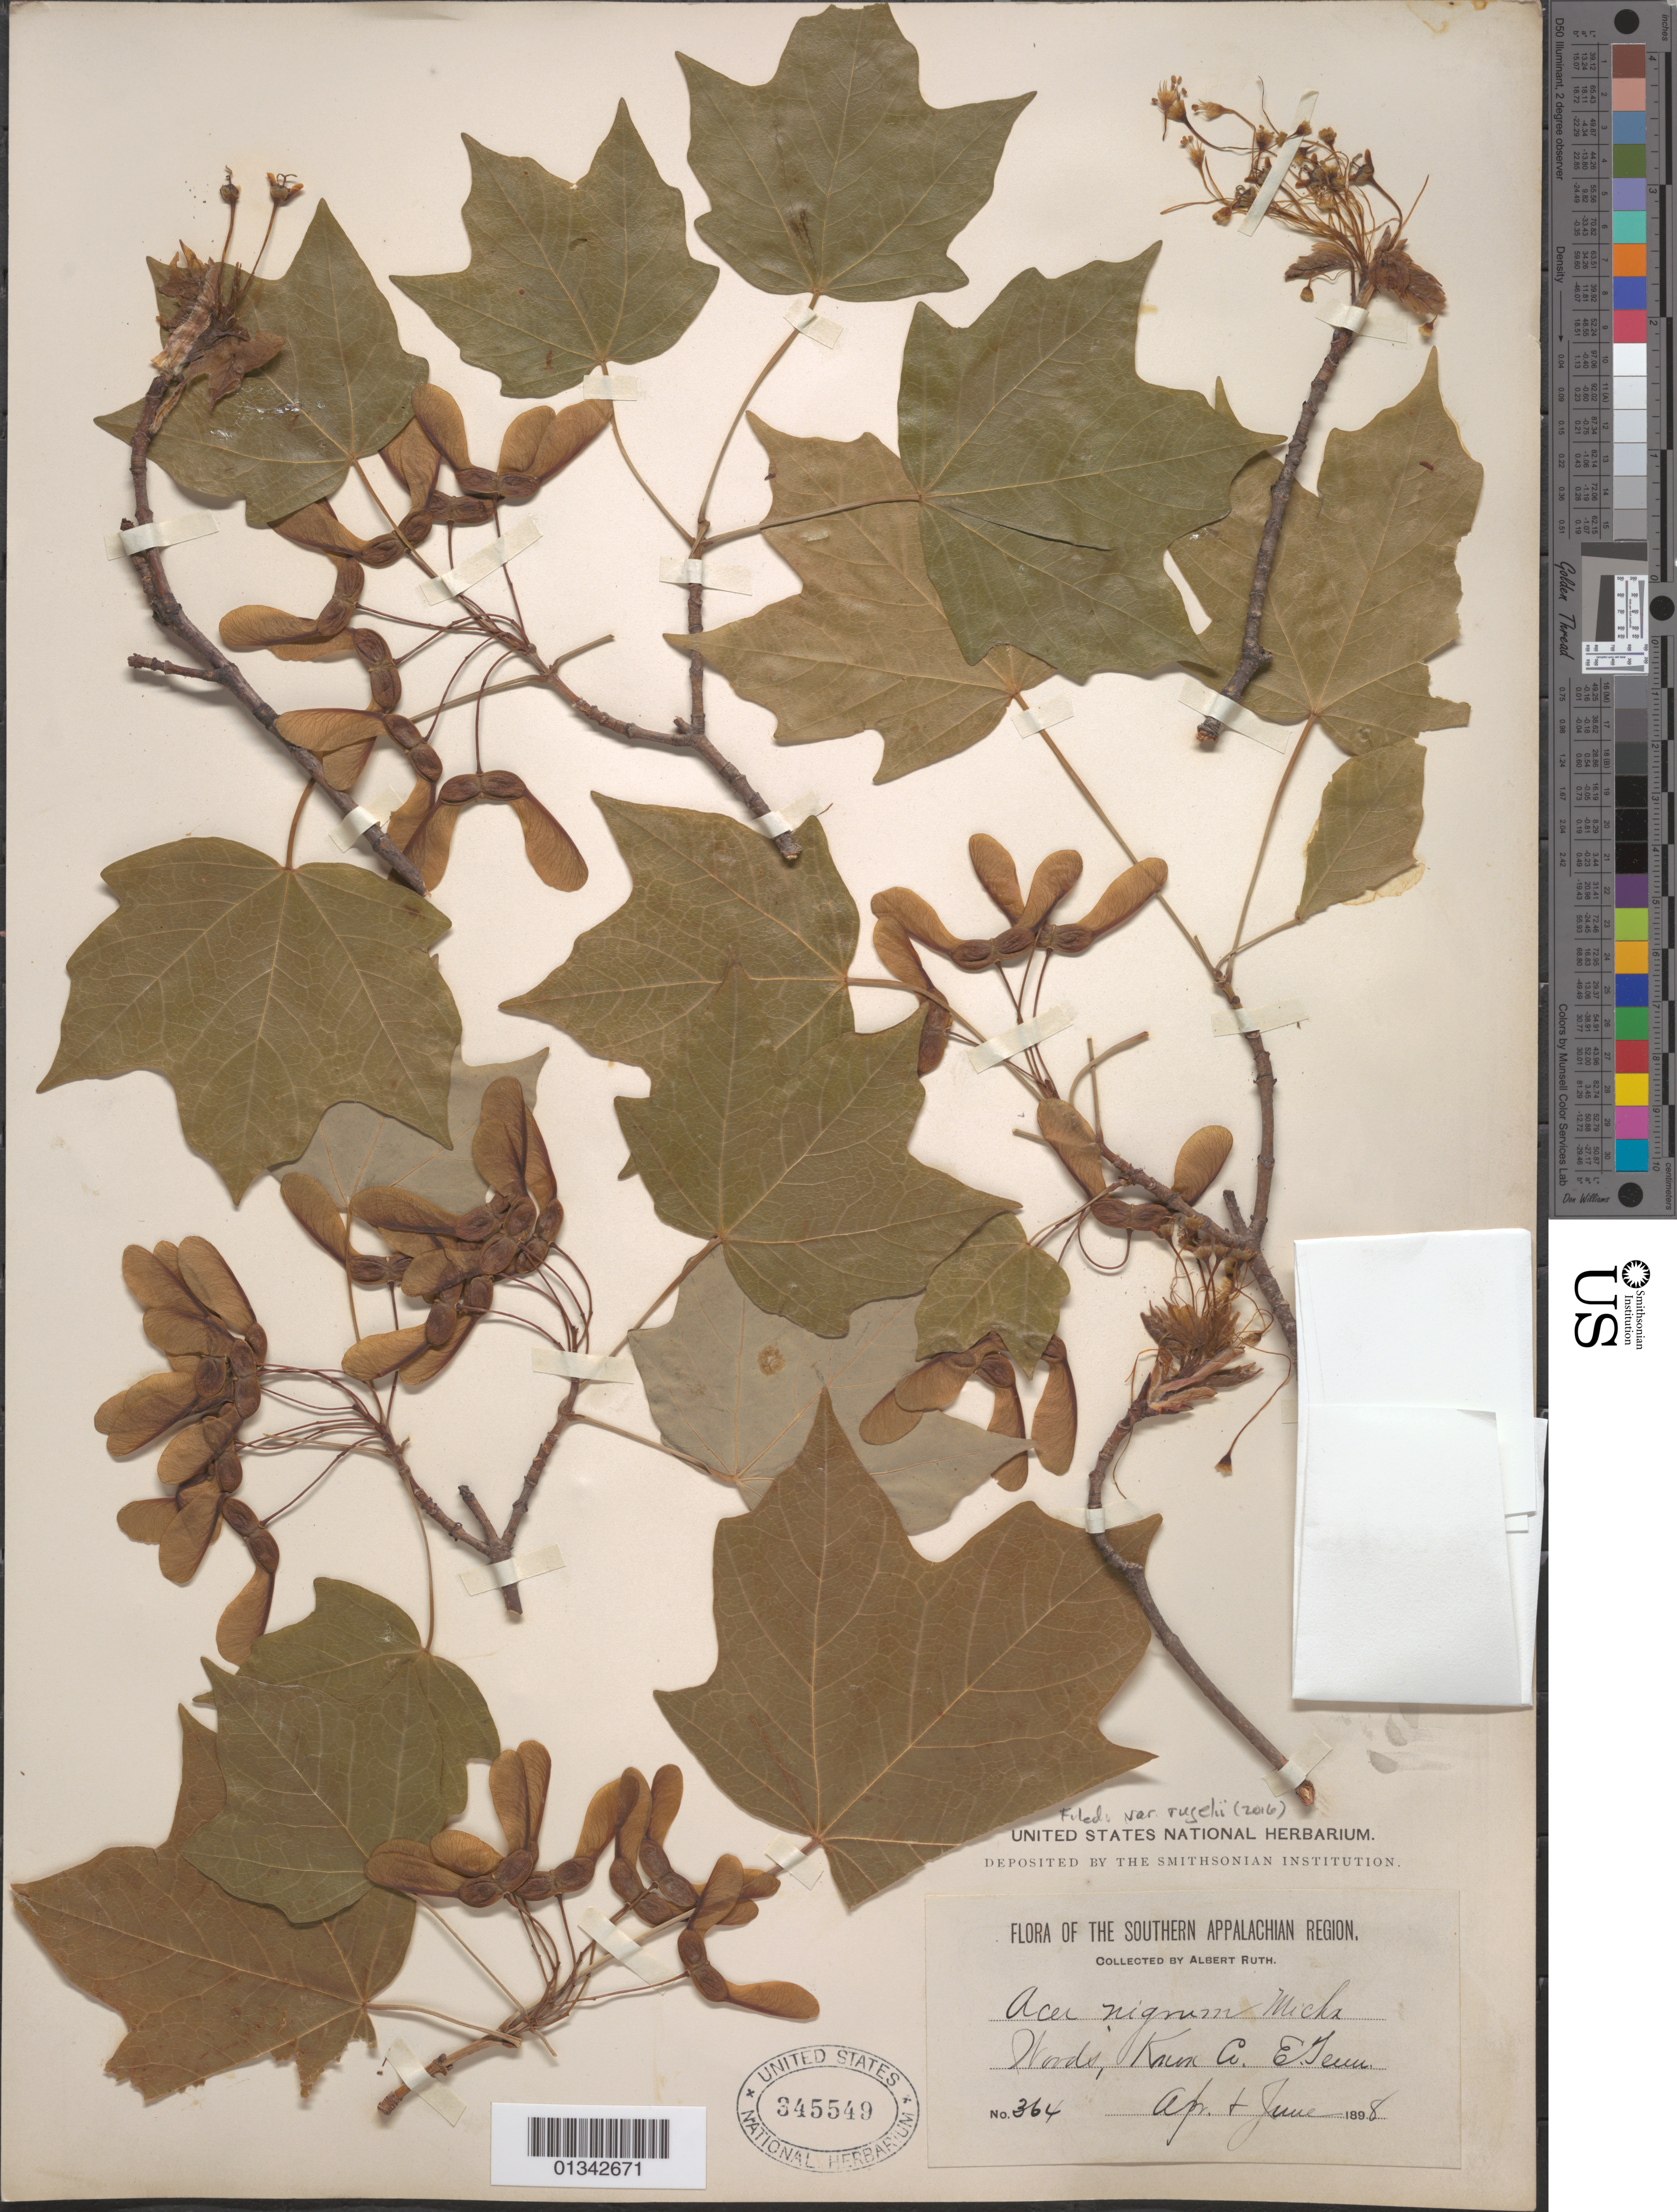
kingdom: Plantae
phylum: Tracheophyta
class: Magnoliopsida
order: Sapindales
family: Sapindaceae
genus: Acer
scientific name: Acer saccharum var. rugelii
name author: (Pax) Rehder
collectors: A. Ruth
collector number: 364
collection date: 1898-04,1898-06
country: United States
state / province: Tennessee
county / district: Knox County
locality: Knox County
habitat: Woods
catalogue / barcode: US 345549